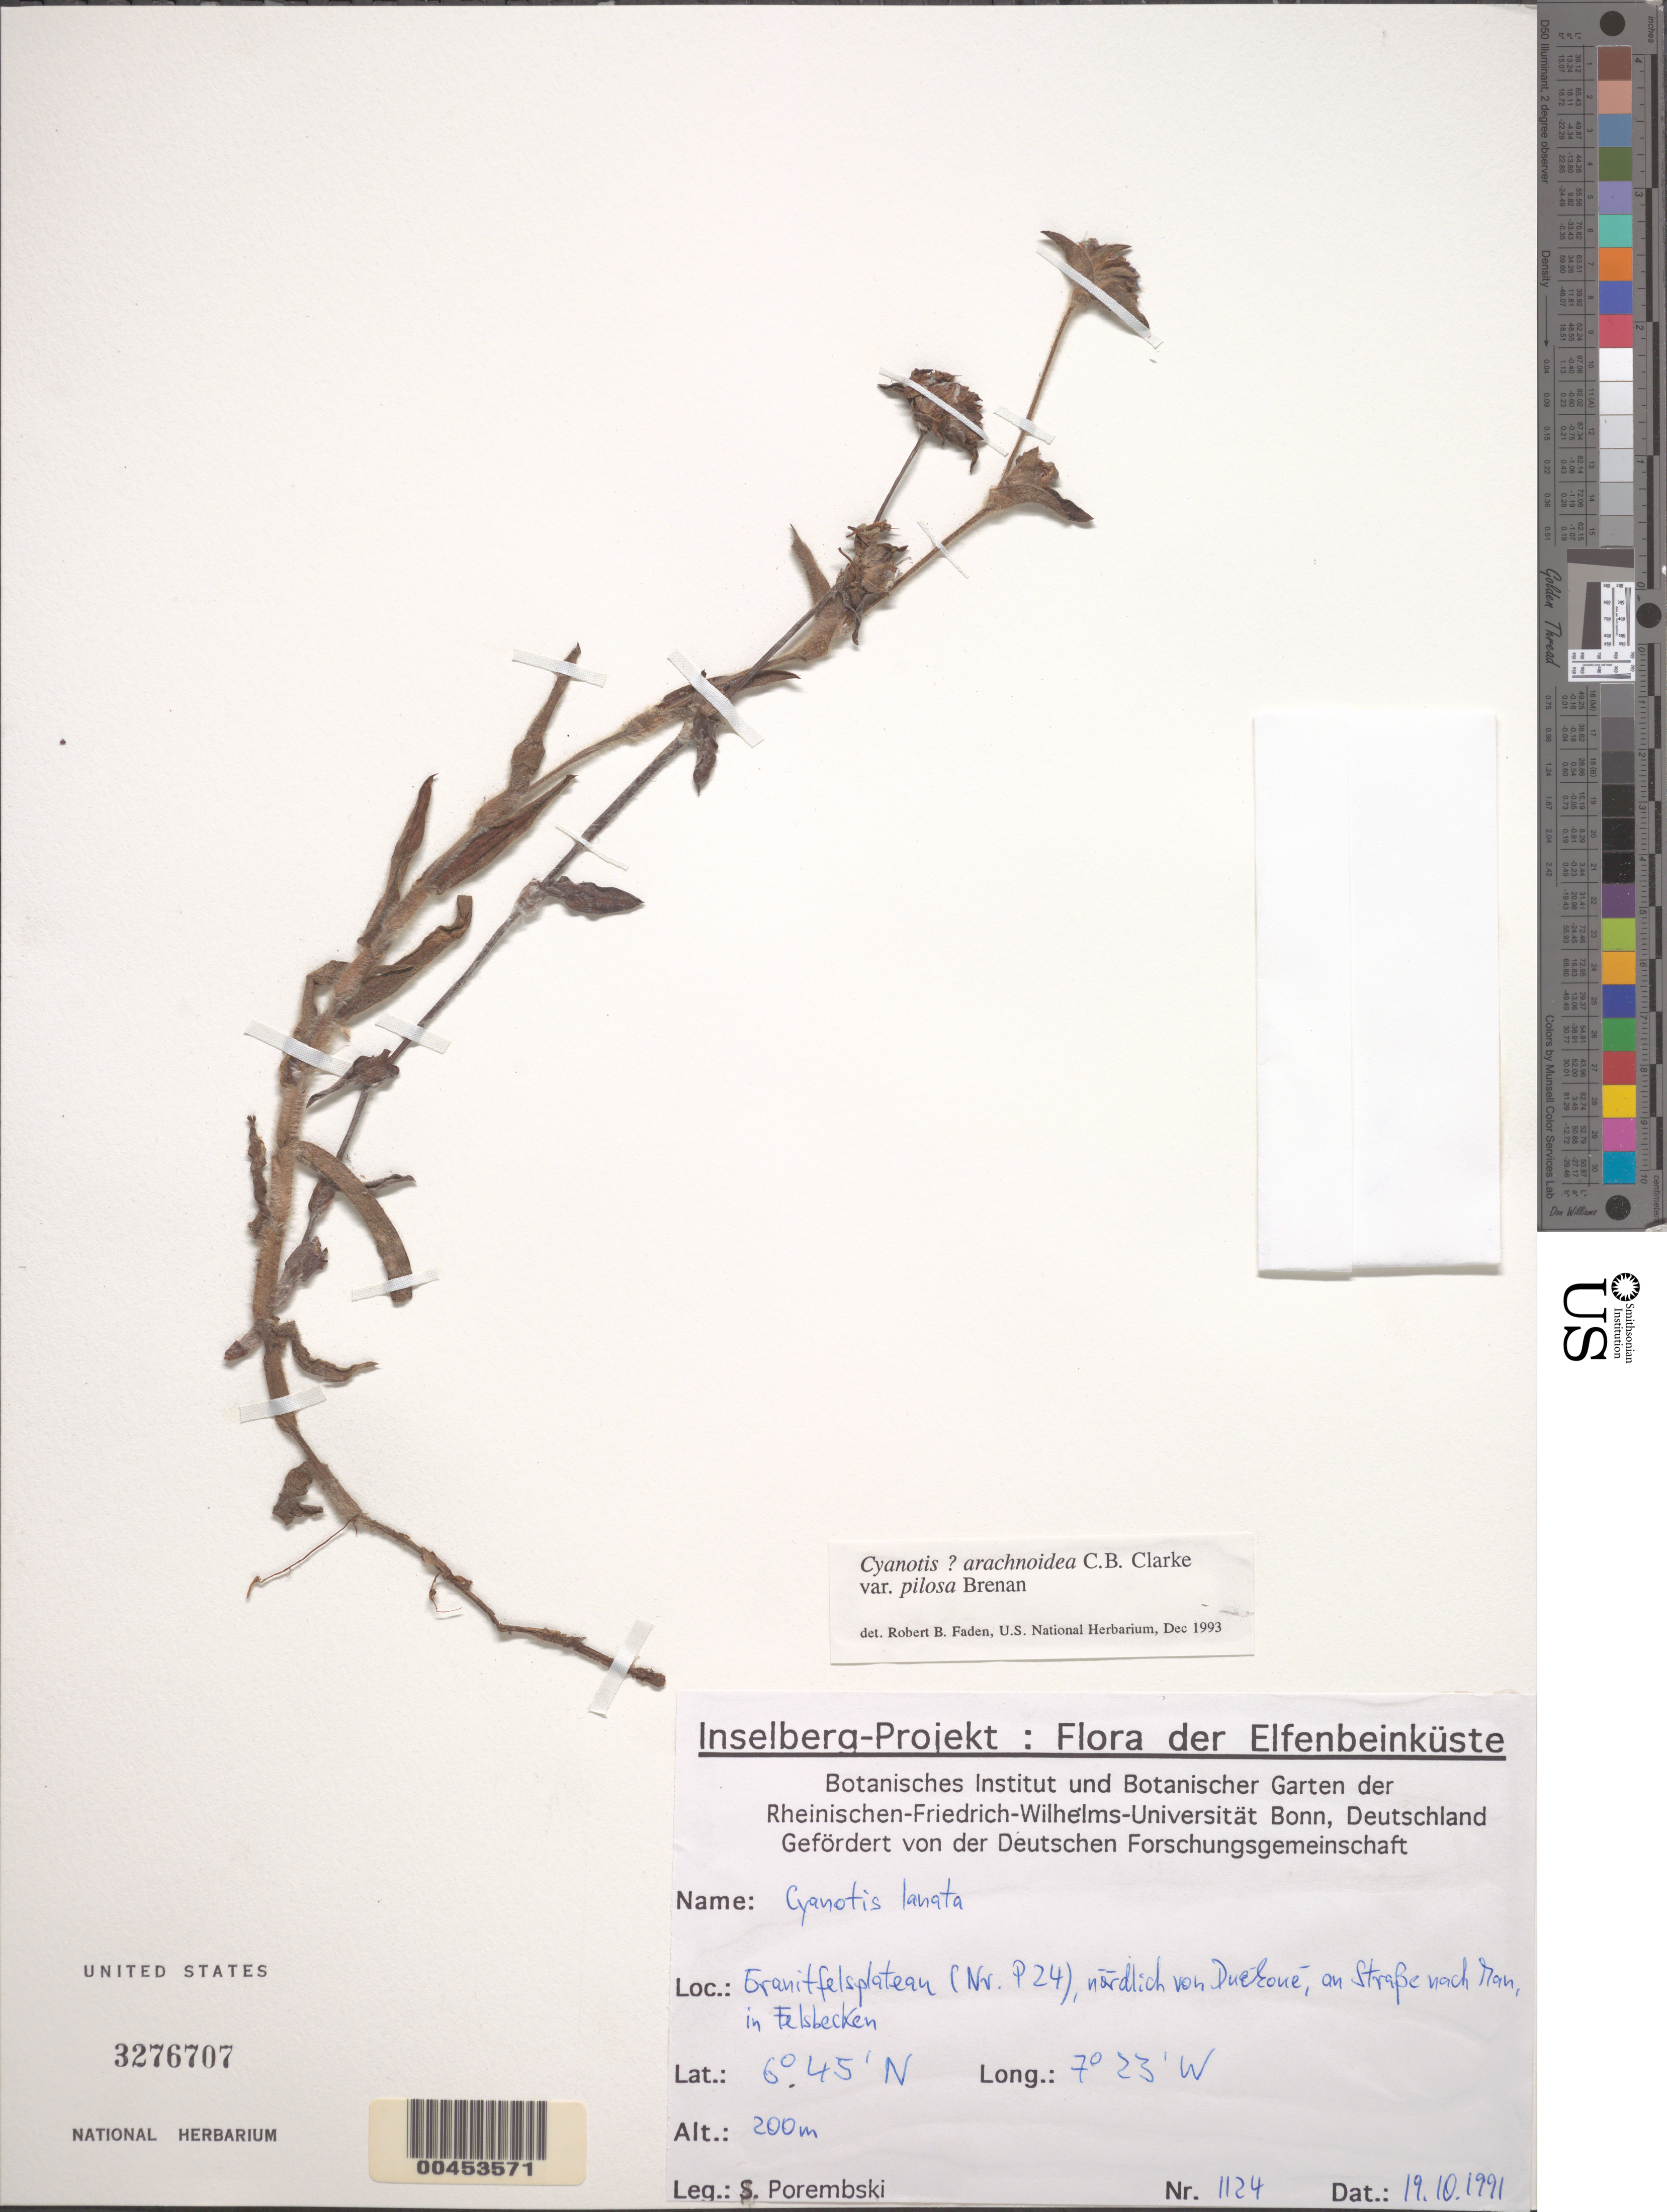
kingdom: Plantae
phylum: Tracheophyta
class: Liliopsida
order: Commelinales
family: Commelinaceae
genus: Cyanotis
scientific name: Cyanotis arachnoidea var. obtusa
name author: Trimen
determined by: Faden, Robert B., (US), Smithsonian Institution - National Museum of Natural History (UNITED STATES)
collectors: S. Porembski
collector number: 1124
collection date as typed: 19 Oct 1991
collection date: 1991-10-19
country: Ivory Coast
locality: (nr. p24), N of Duekoue, on the road to Man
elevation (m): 200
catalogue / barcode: US 3276707